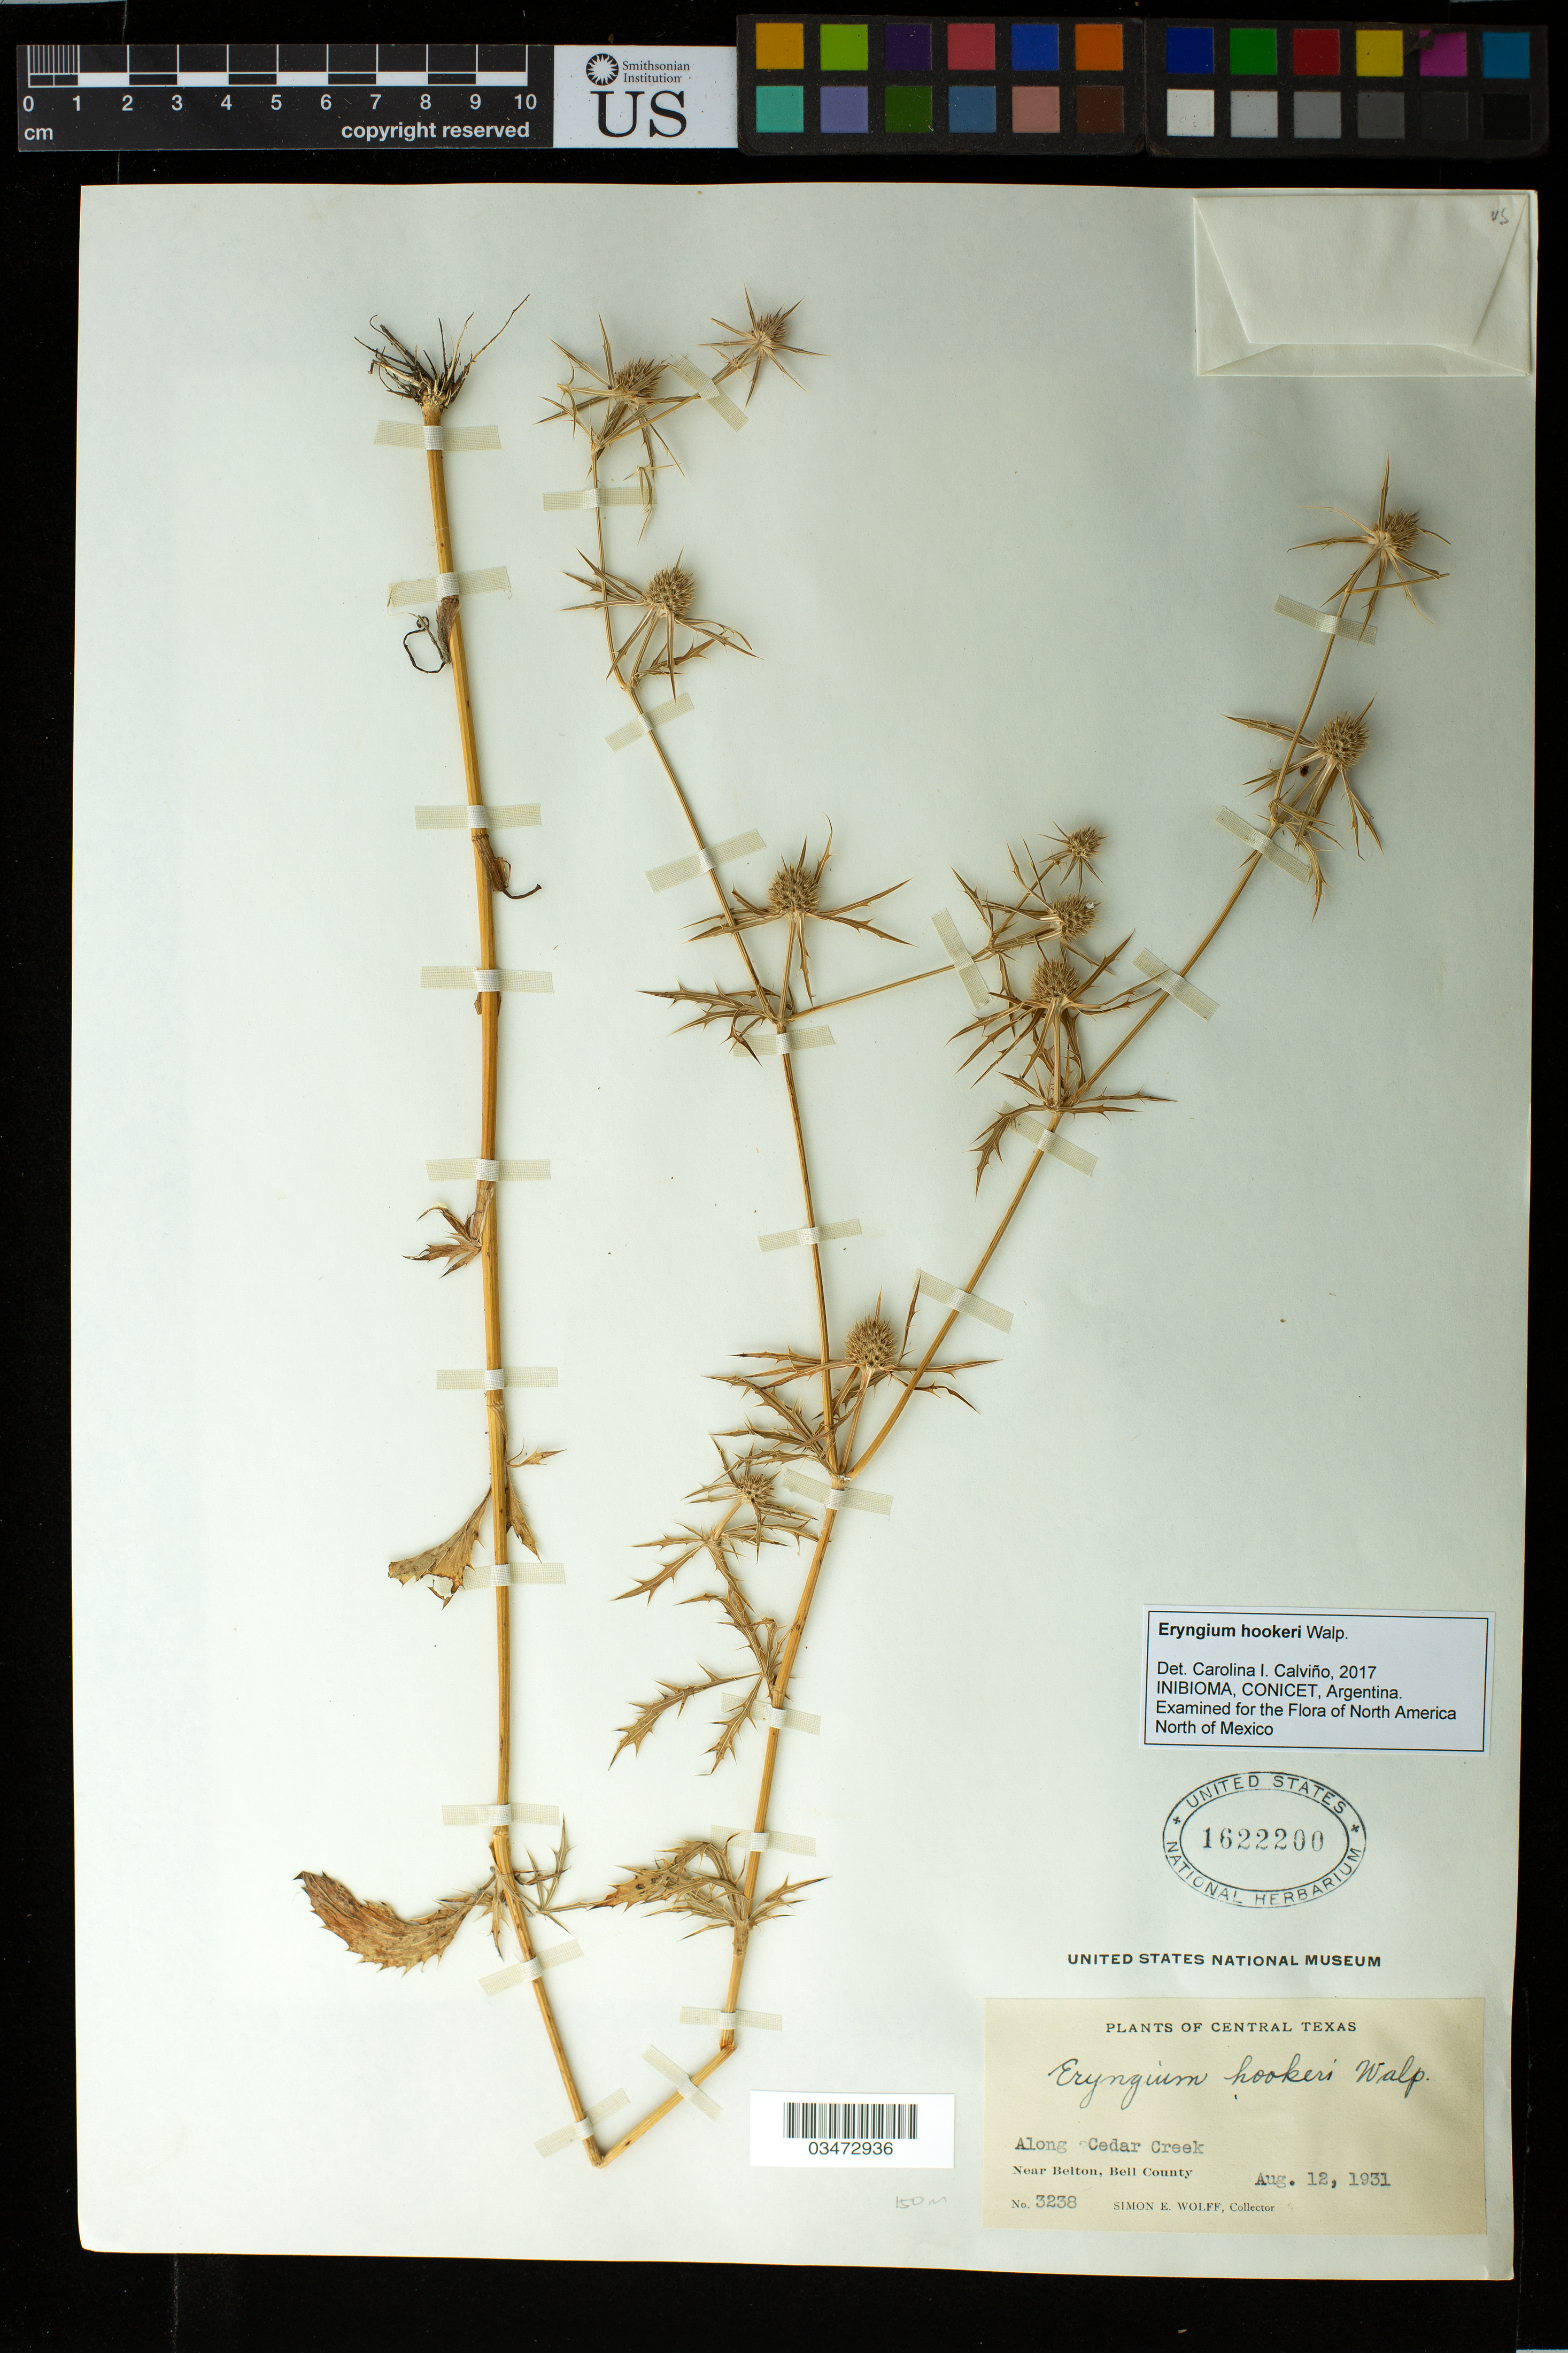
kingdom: Plantae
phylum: Tracheophyta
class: Magnoliopsida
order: Apiales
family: Apiaceae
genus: Eryngium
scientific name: Eryngium hookeri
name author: Walp.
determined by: Calviño, C. I.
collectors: S. E. Wolff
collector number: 3238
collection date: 1931-08-12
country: United States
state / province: Texas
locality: Central Texas, along Cedar Creek, near Belton, Bell County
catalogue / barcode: US 1622200